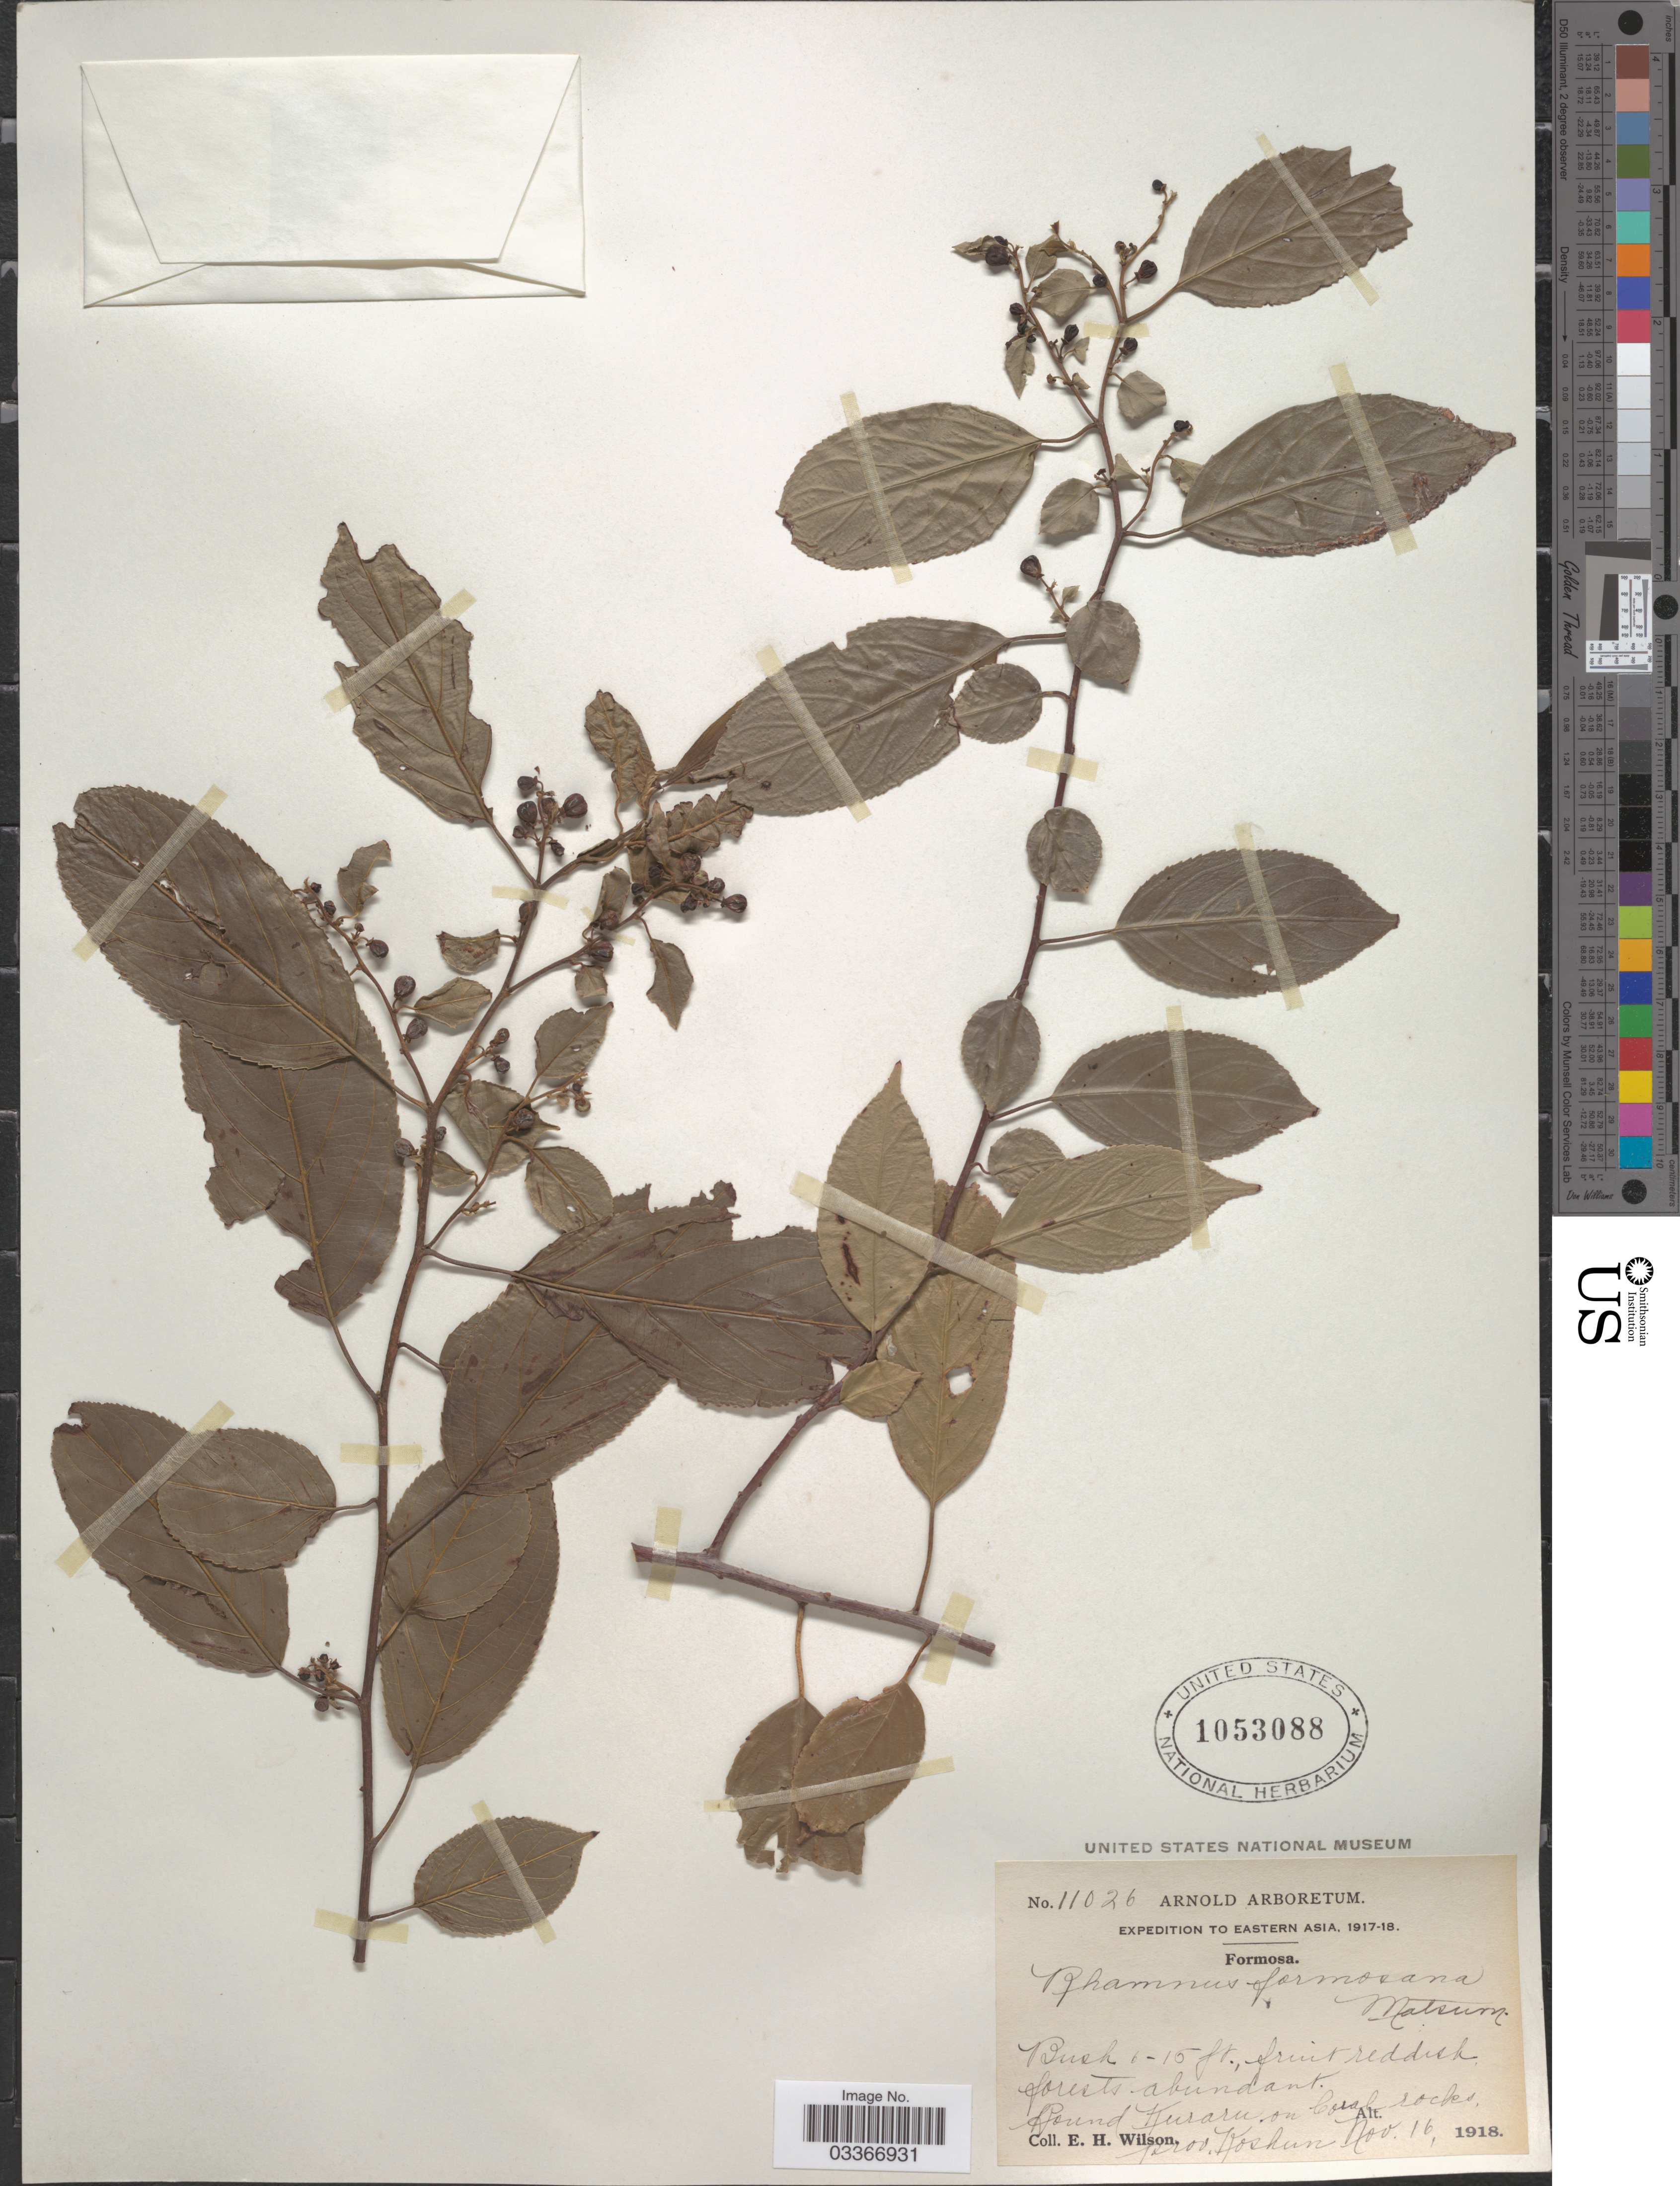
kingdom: Plantae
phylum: Tracheophyta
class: Magnoliopsida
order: Rosales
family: Rhamnaceae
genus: Rhamnus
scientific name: Rhamnus formosana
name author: Matsum.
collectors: E. Wilson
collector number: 11026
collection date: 1918-11-16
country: Taiwan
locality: Eastern Asia. Formosa. Round Kuraru on coral rocks, prov. Koshun.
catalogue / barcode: US 1053088